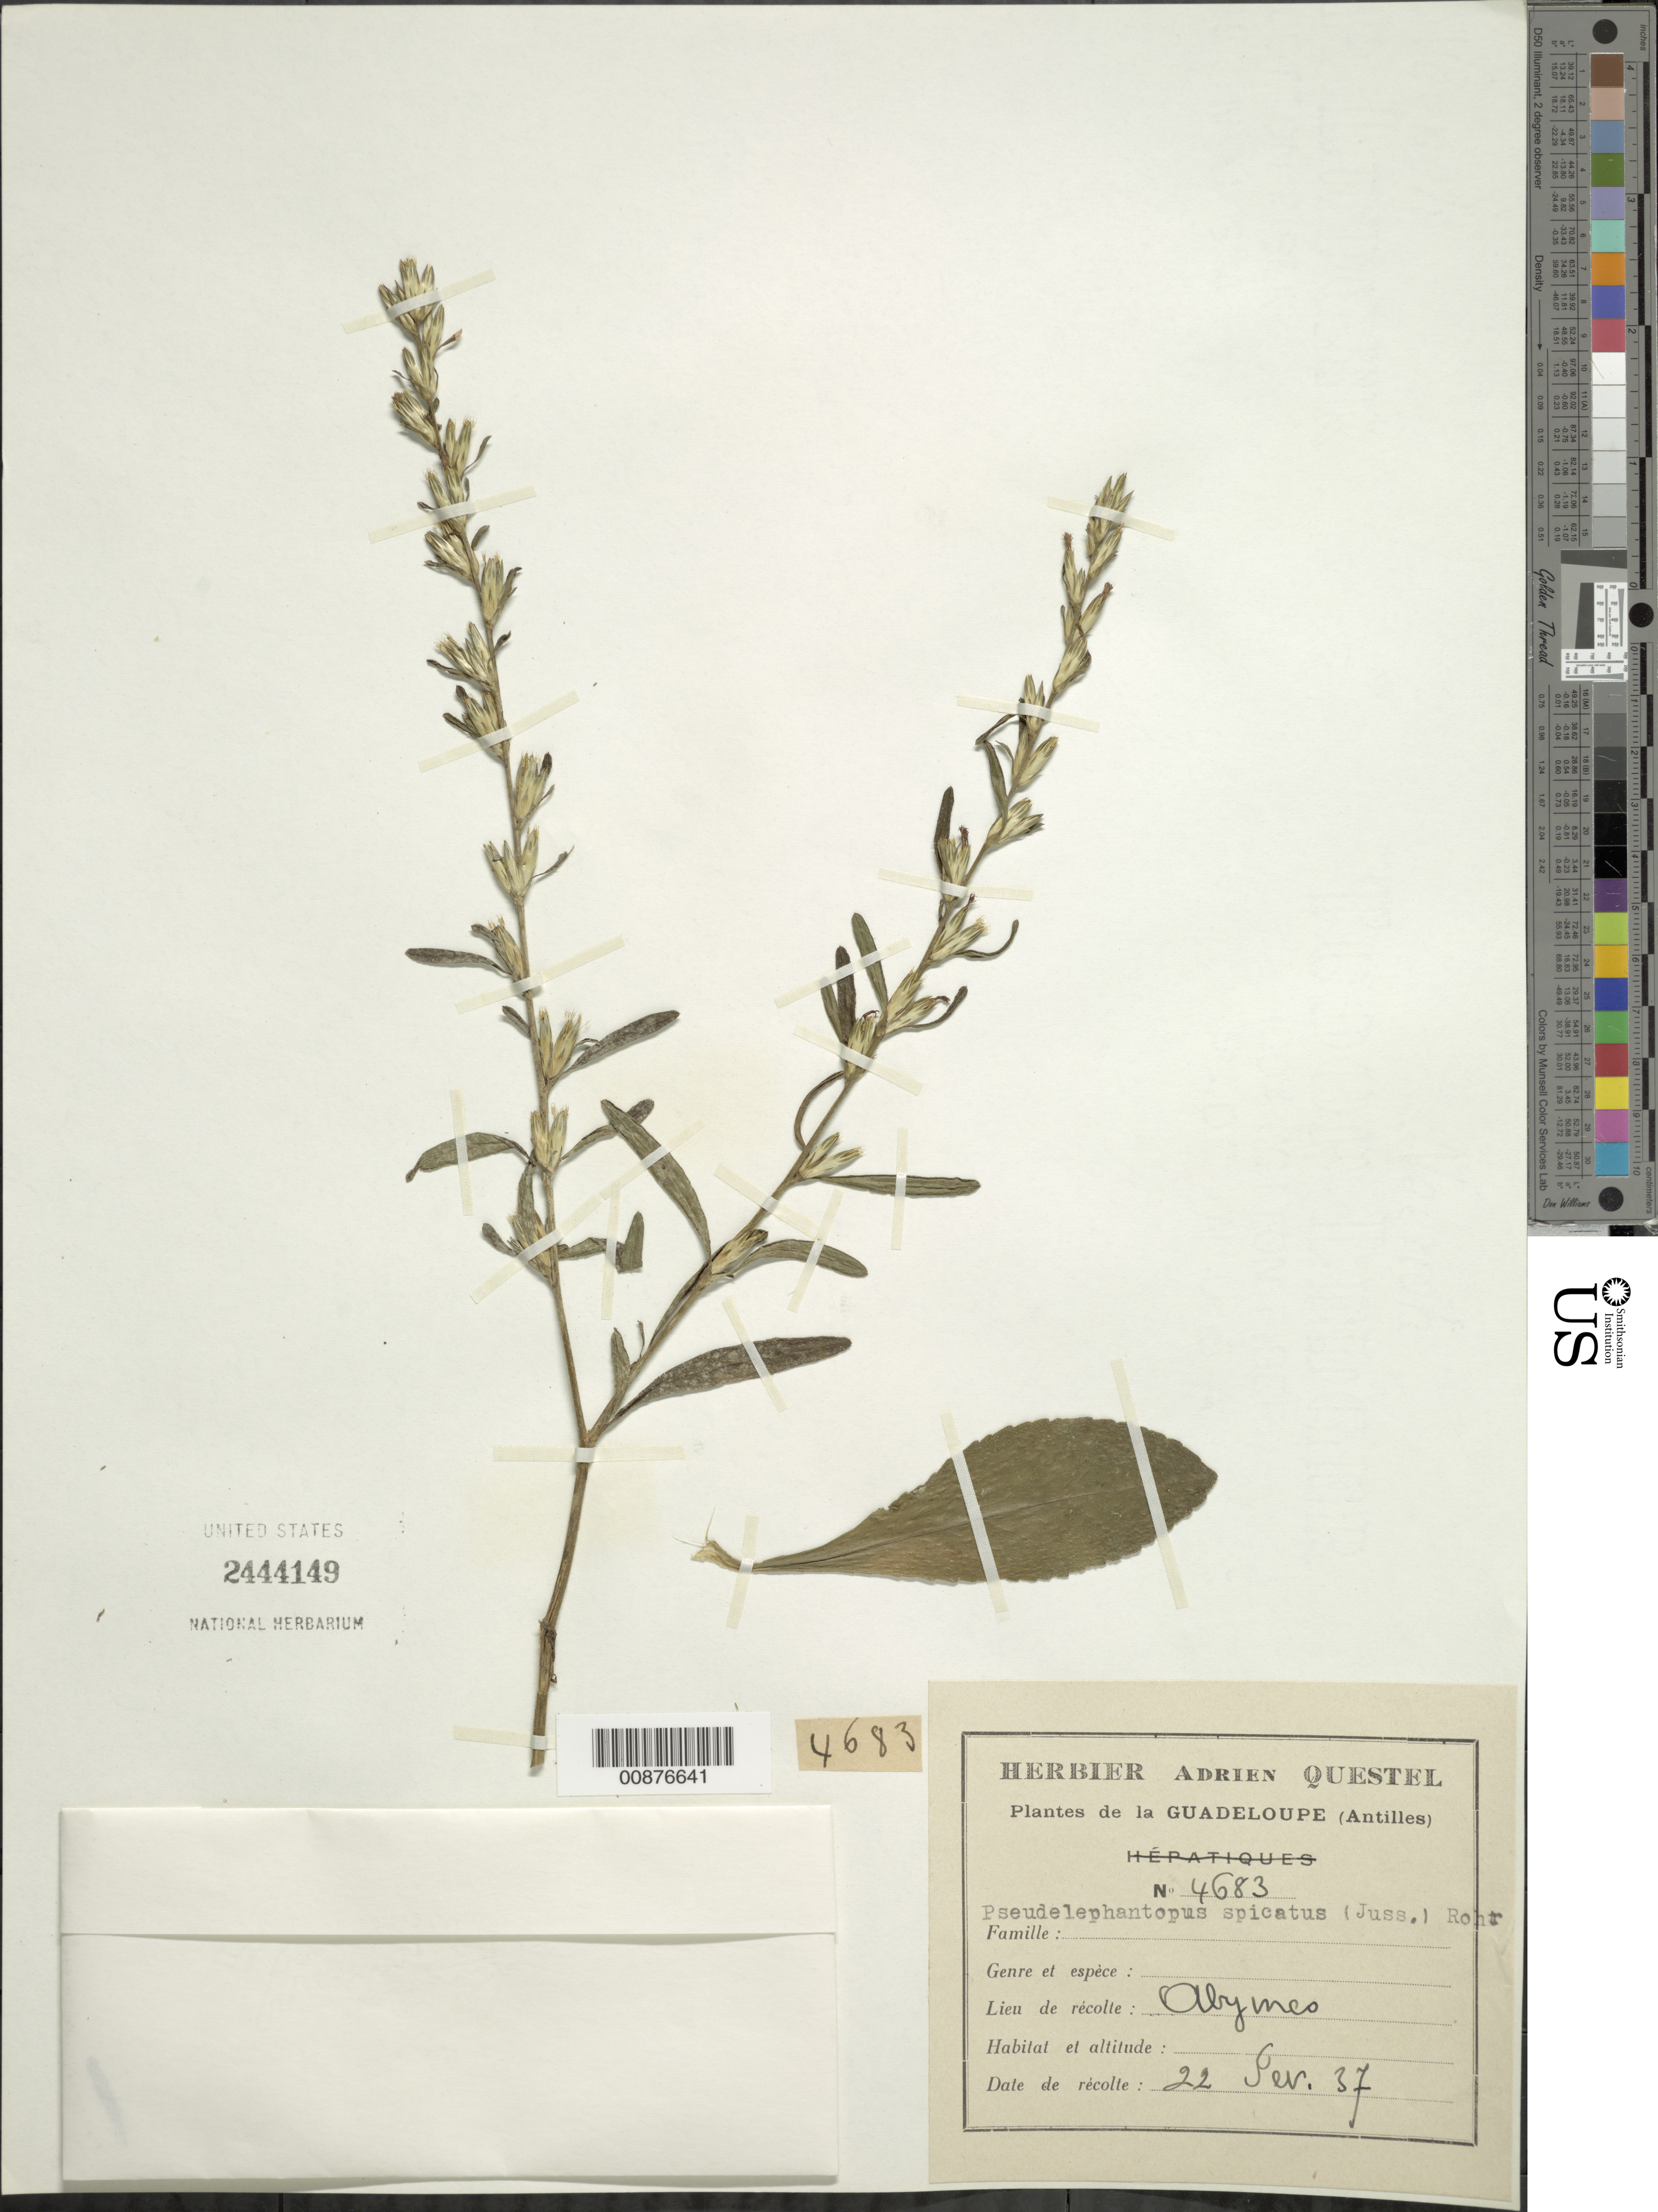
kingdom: Plantae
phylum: Tracheophyta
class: Magnoliopsida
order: Asterales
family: Asteraceae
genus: Pseudelephantopus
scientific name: Pseudelephantopus spicatus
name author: (Juss. ex Aubl.) C.F. Baker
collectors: A. Questel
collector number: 4683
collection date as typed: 22 Feb 1937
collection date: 1937-02-22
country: Guadeloupe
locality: Olymes (sp?)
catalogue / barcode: US 2444149